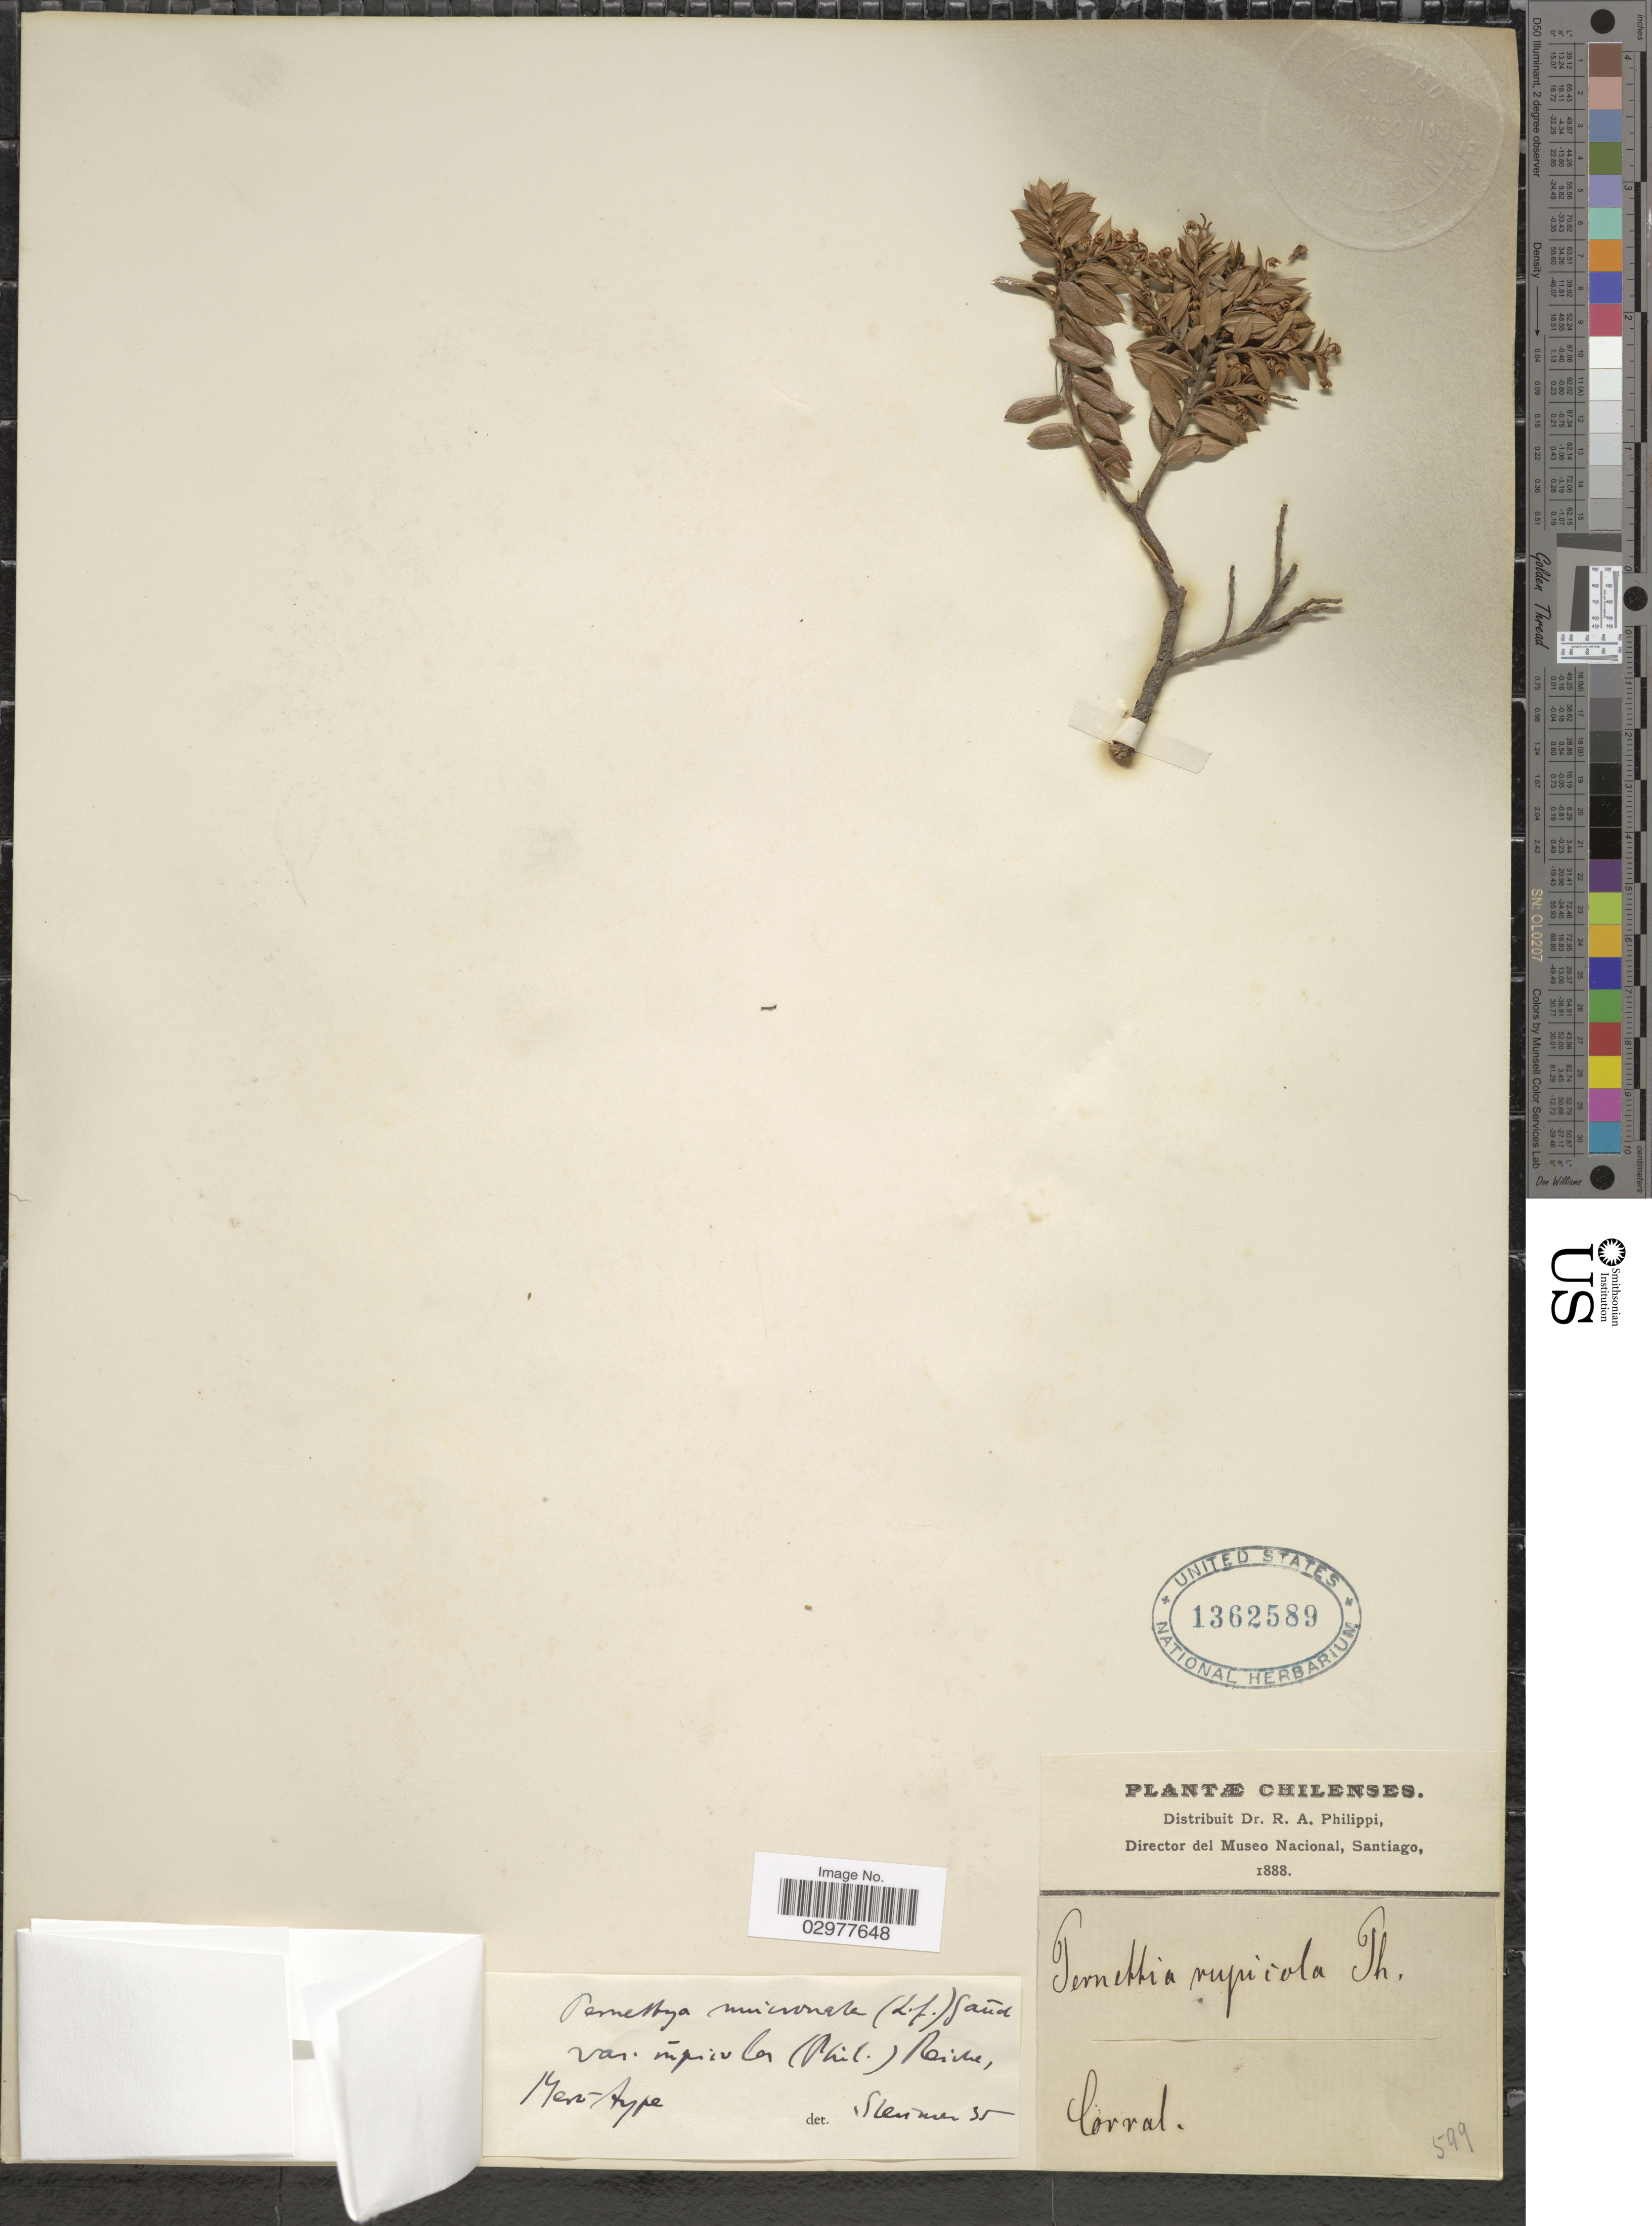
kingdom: Plantae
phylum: Tracheophyta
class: Magnoliopsida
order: Ericales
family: Ericaceae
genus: Pernettya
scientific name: Pernettya mucronata var. rupicola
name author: (Phil.) Reiche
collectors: R. A. Philippi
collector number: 599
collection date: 1888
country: Chile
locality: Corral.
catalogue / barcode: US 1362589